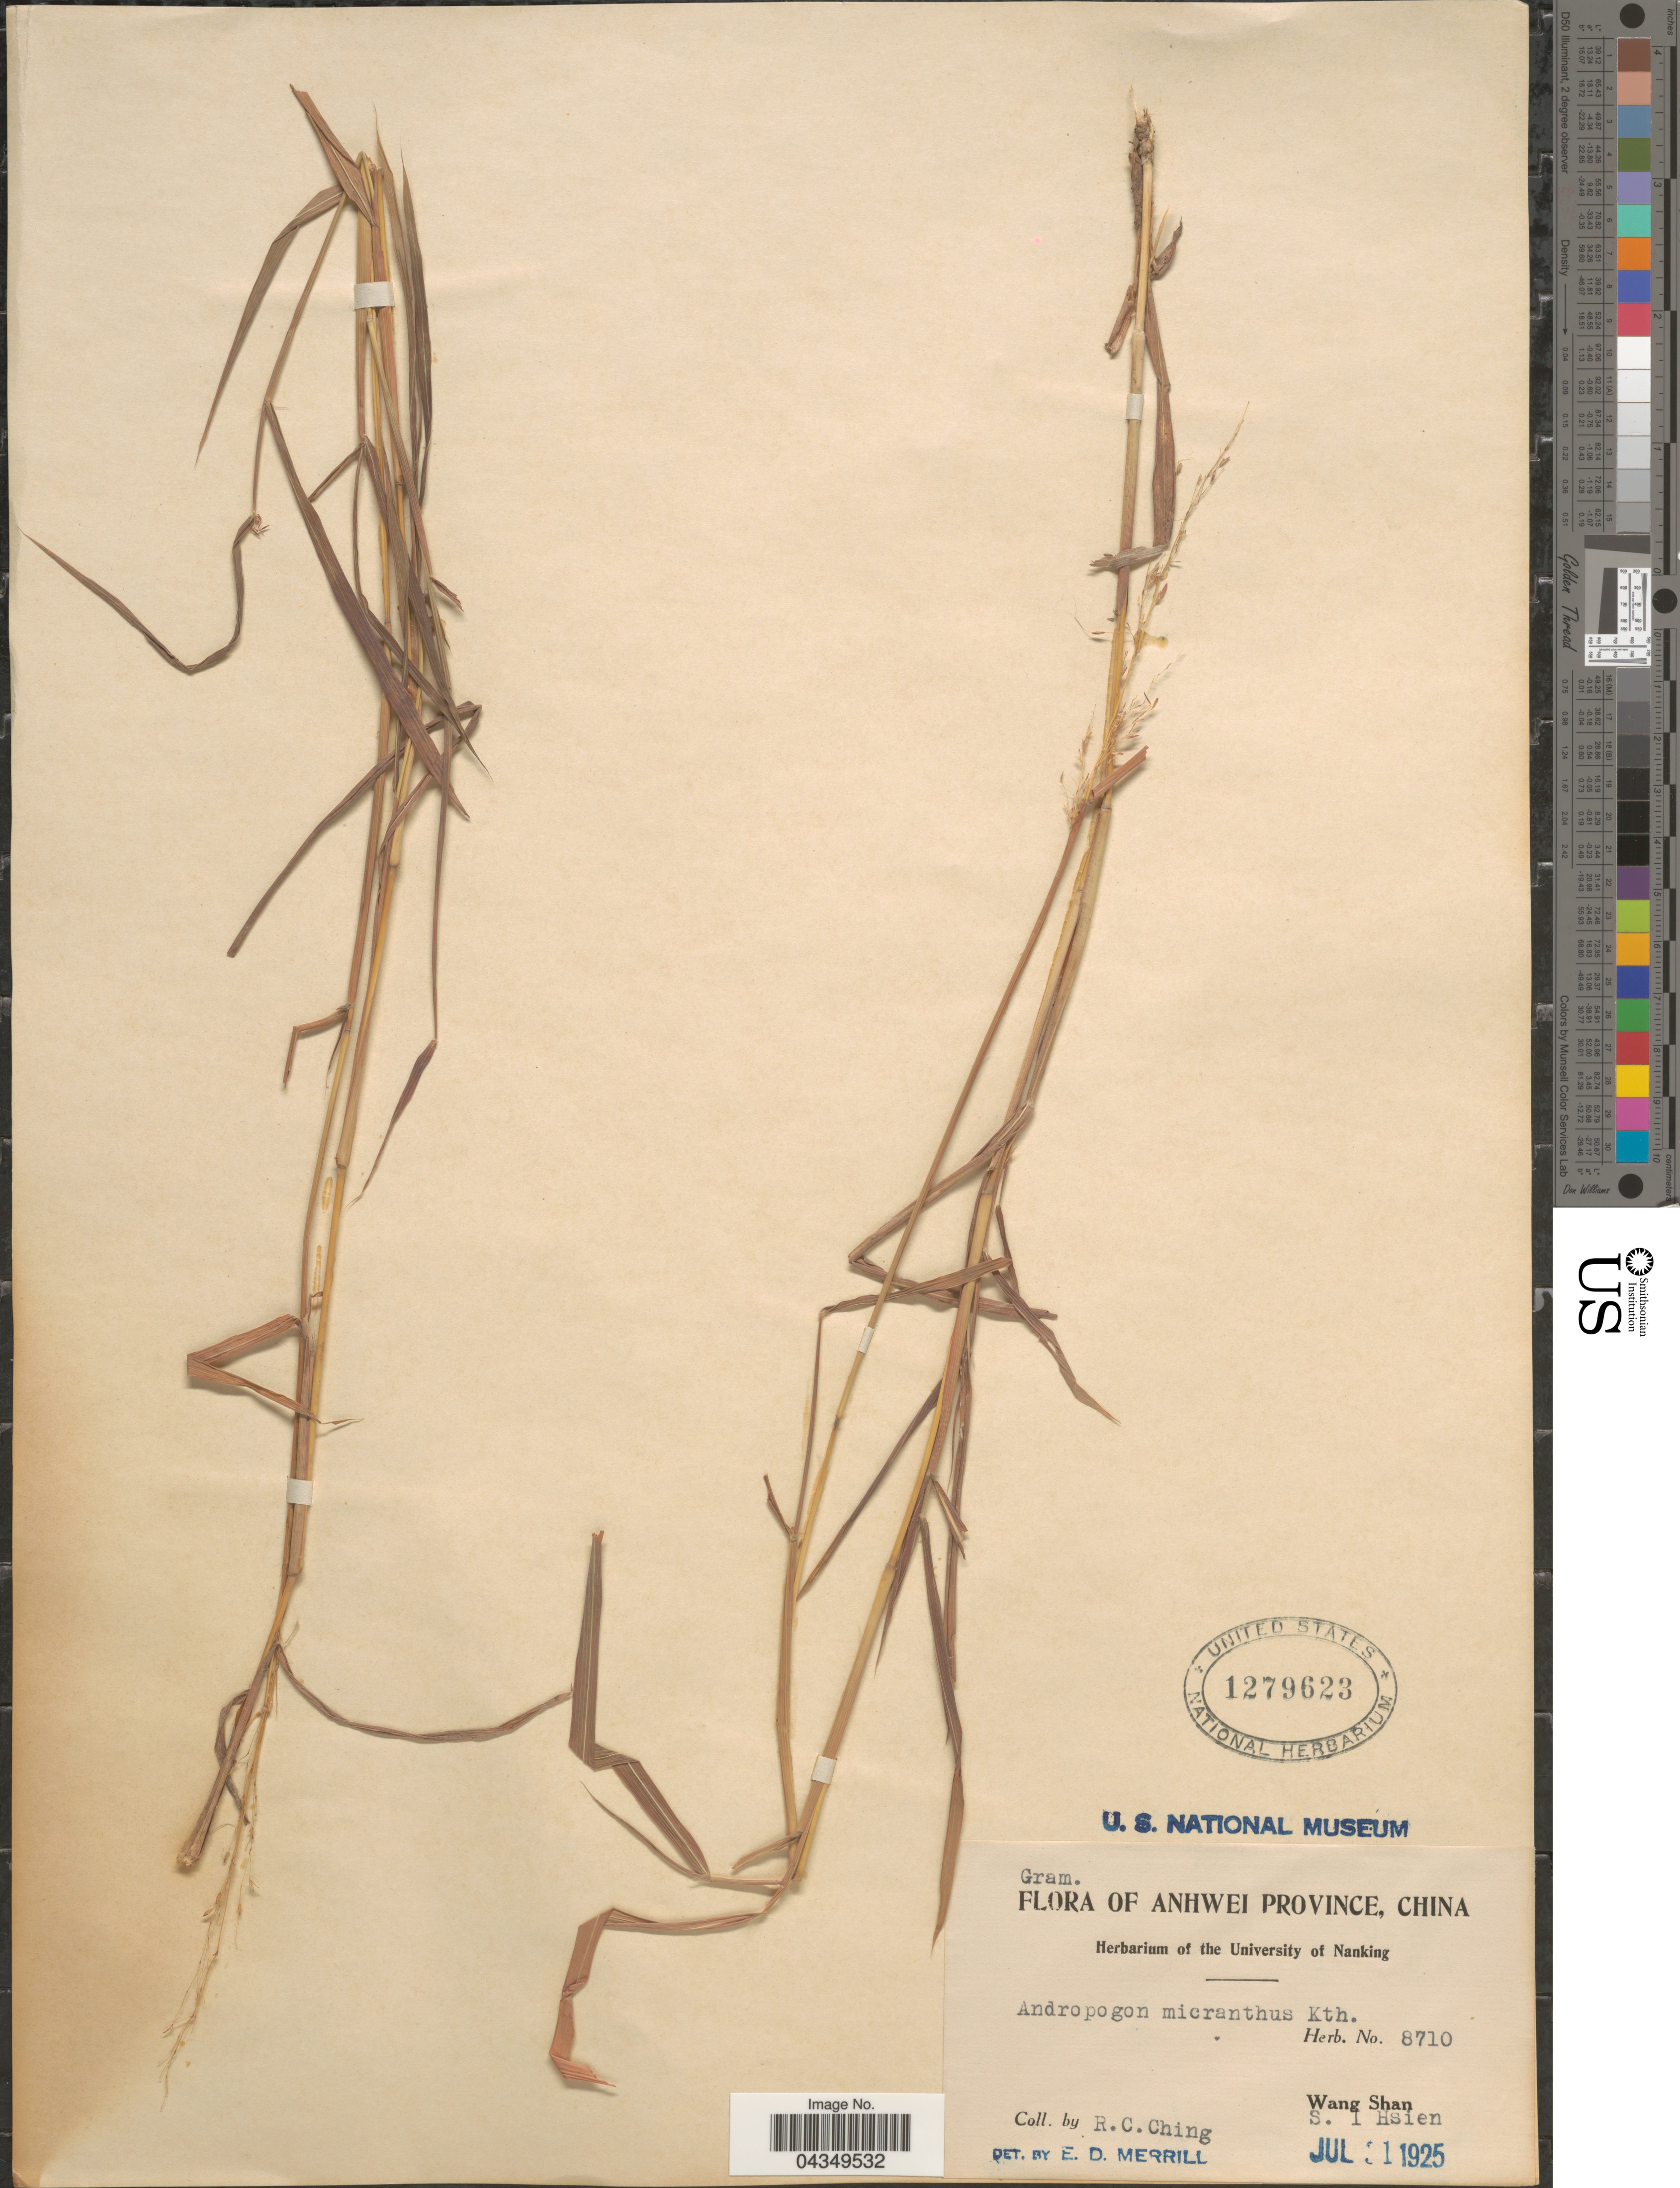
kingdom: Plantae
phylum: Tracheophyta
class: Liliopsida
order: Poales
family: Poaceae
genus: Capillipedium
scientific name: Capillipedium parviflorum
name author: (R. Br.) Stapf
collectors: R. C. Ching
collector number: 8710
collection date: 1925-07-31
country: China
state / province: Anhui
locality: Anhwei Province. Wang Shan. S. I. Hsien.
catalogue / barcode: US 1279623